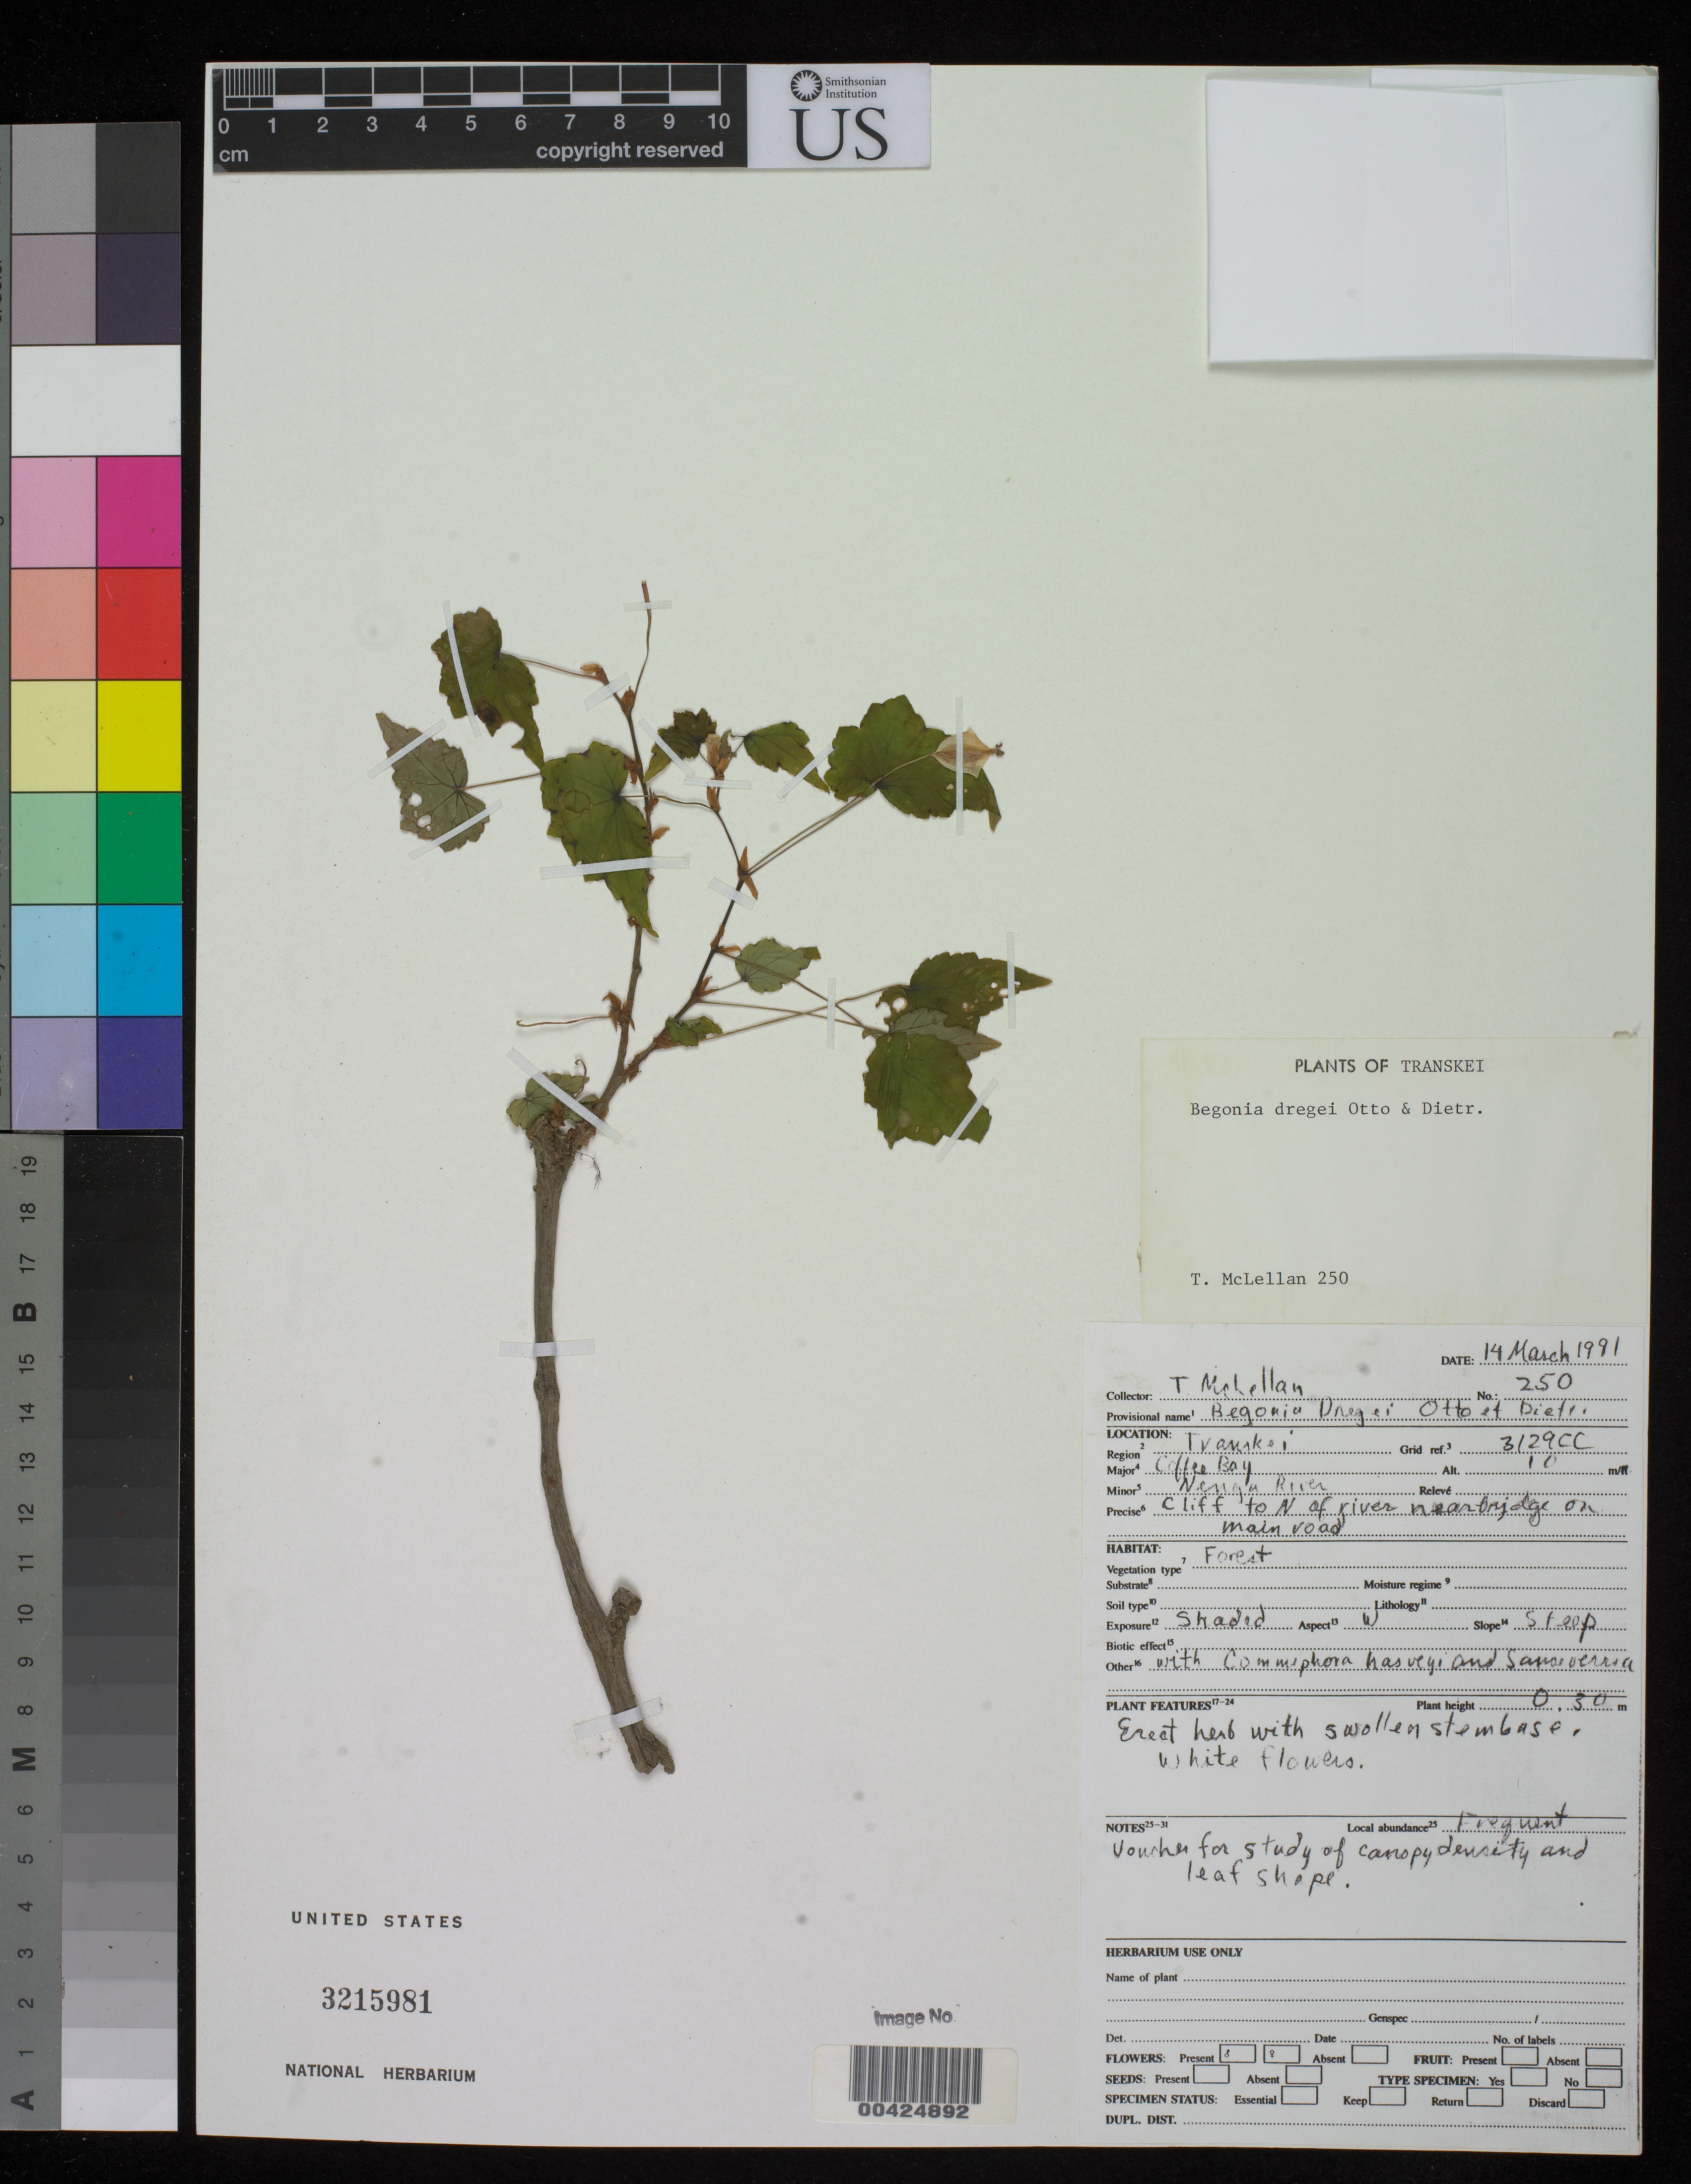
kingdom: Plantae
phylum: Tracheophyta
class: Magnoliopsida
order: Cucurbitales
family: Begoniaceae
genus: Begonia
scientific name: Begonia dregei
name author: Otto & D. Dietr.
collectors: T. McLellan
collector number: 250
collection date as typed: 14 Mar 1991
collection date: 1991-03-14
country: South Africa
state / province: Eastern Cape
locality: Coffee Bay. Transkei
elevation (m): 10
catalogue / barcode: US 3215981